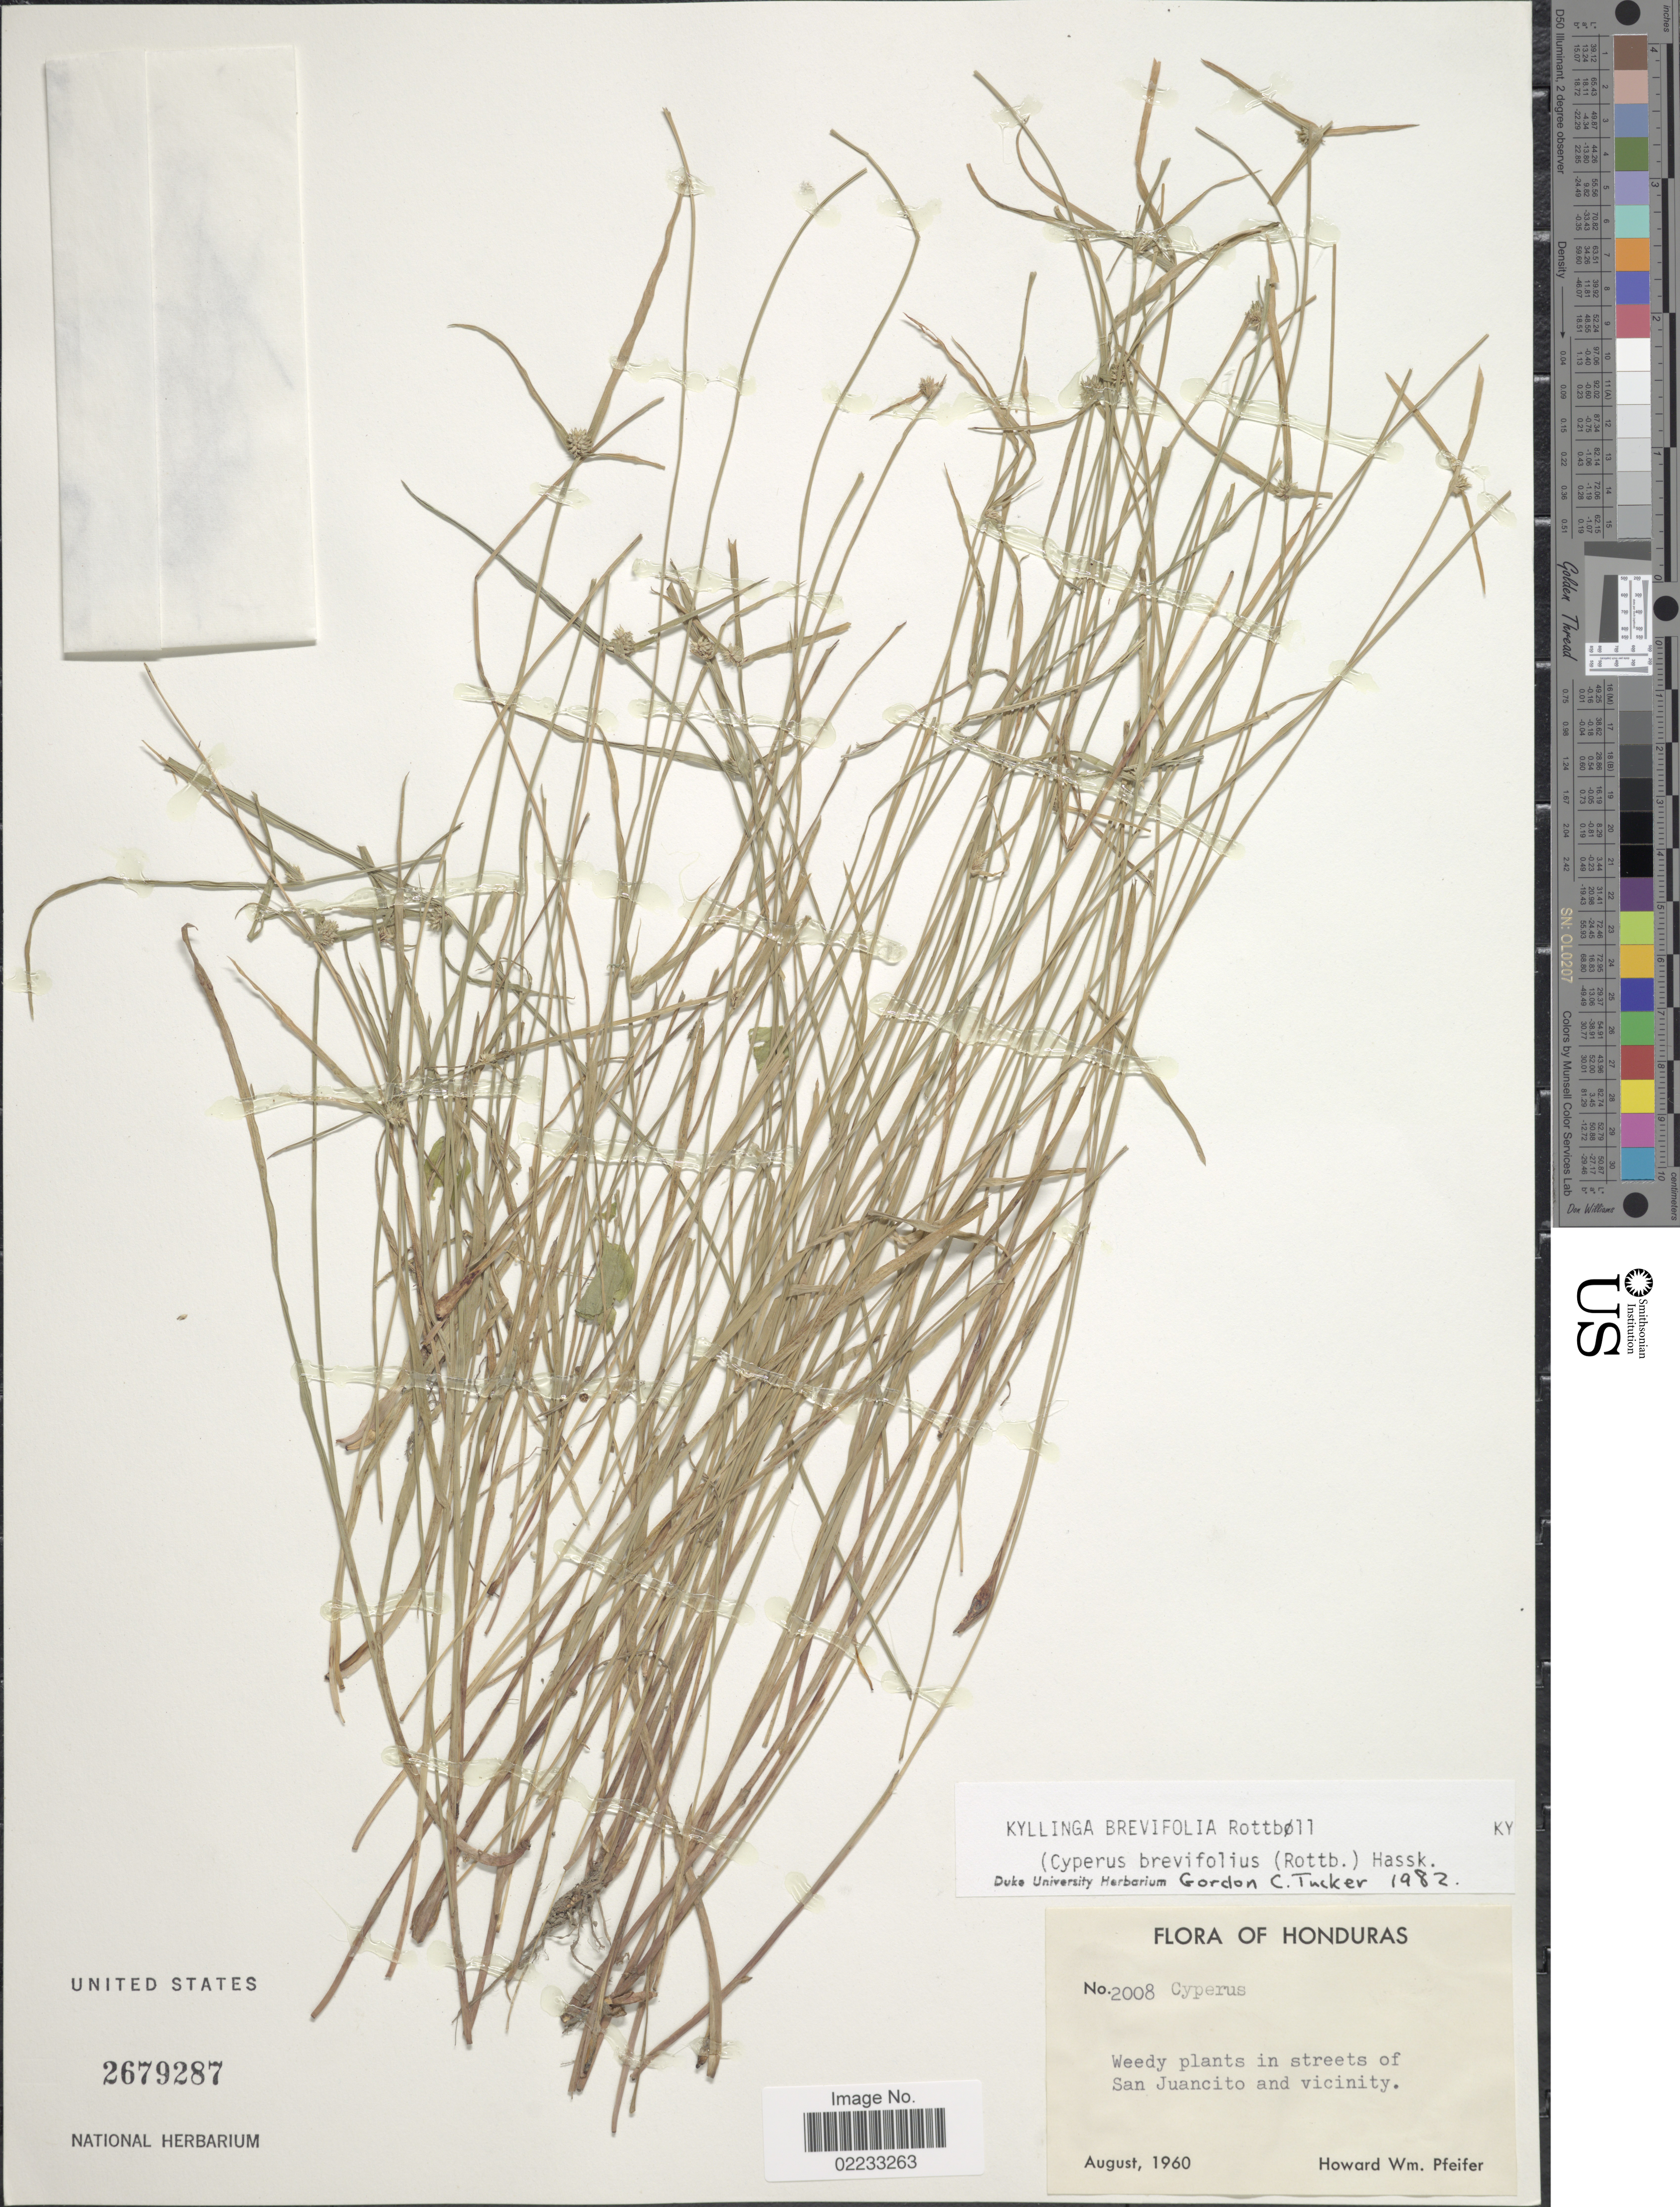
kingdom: Plantae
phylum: Tracheophyta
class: Liliopsida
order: Poales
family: Cyperaceae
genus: Cyperus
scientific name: Cyperus brevifolius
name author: (Rottb.) Hassk.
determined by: Strong, M. T., (US), Smithsonian Institution - National Museum of Natural History (UNITED STATES)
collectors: H. W. Pfeifer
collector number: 2008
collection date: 1960-08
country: Honduras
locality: Weedy plants in streets of San Juancito and vicinity.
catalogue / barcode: US 2679287